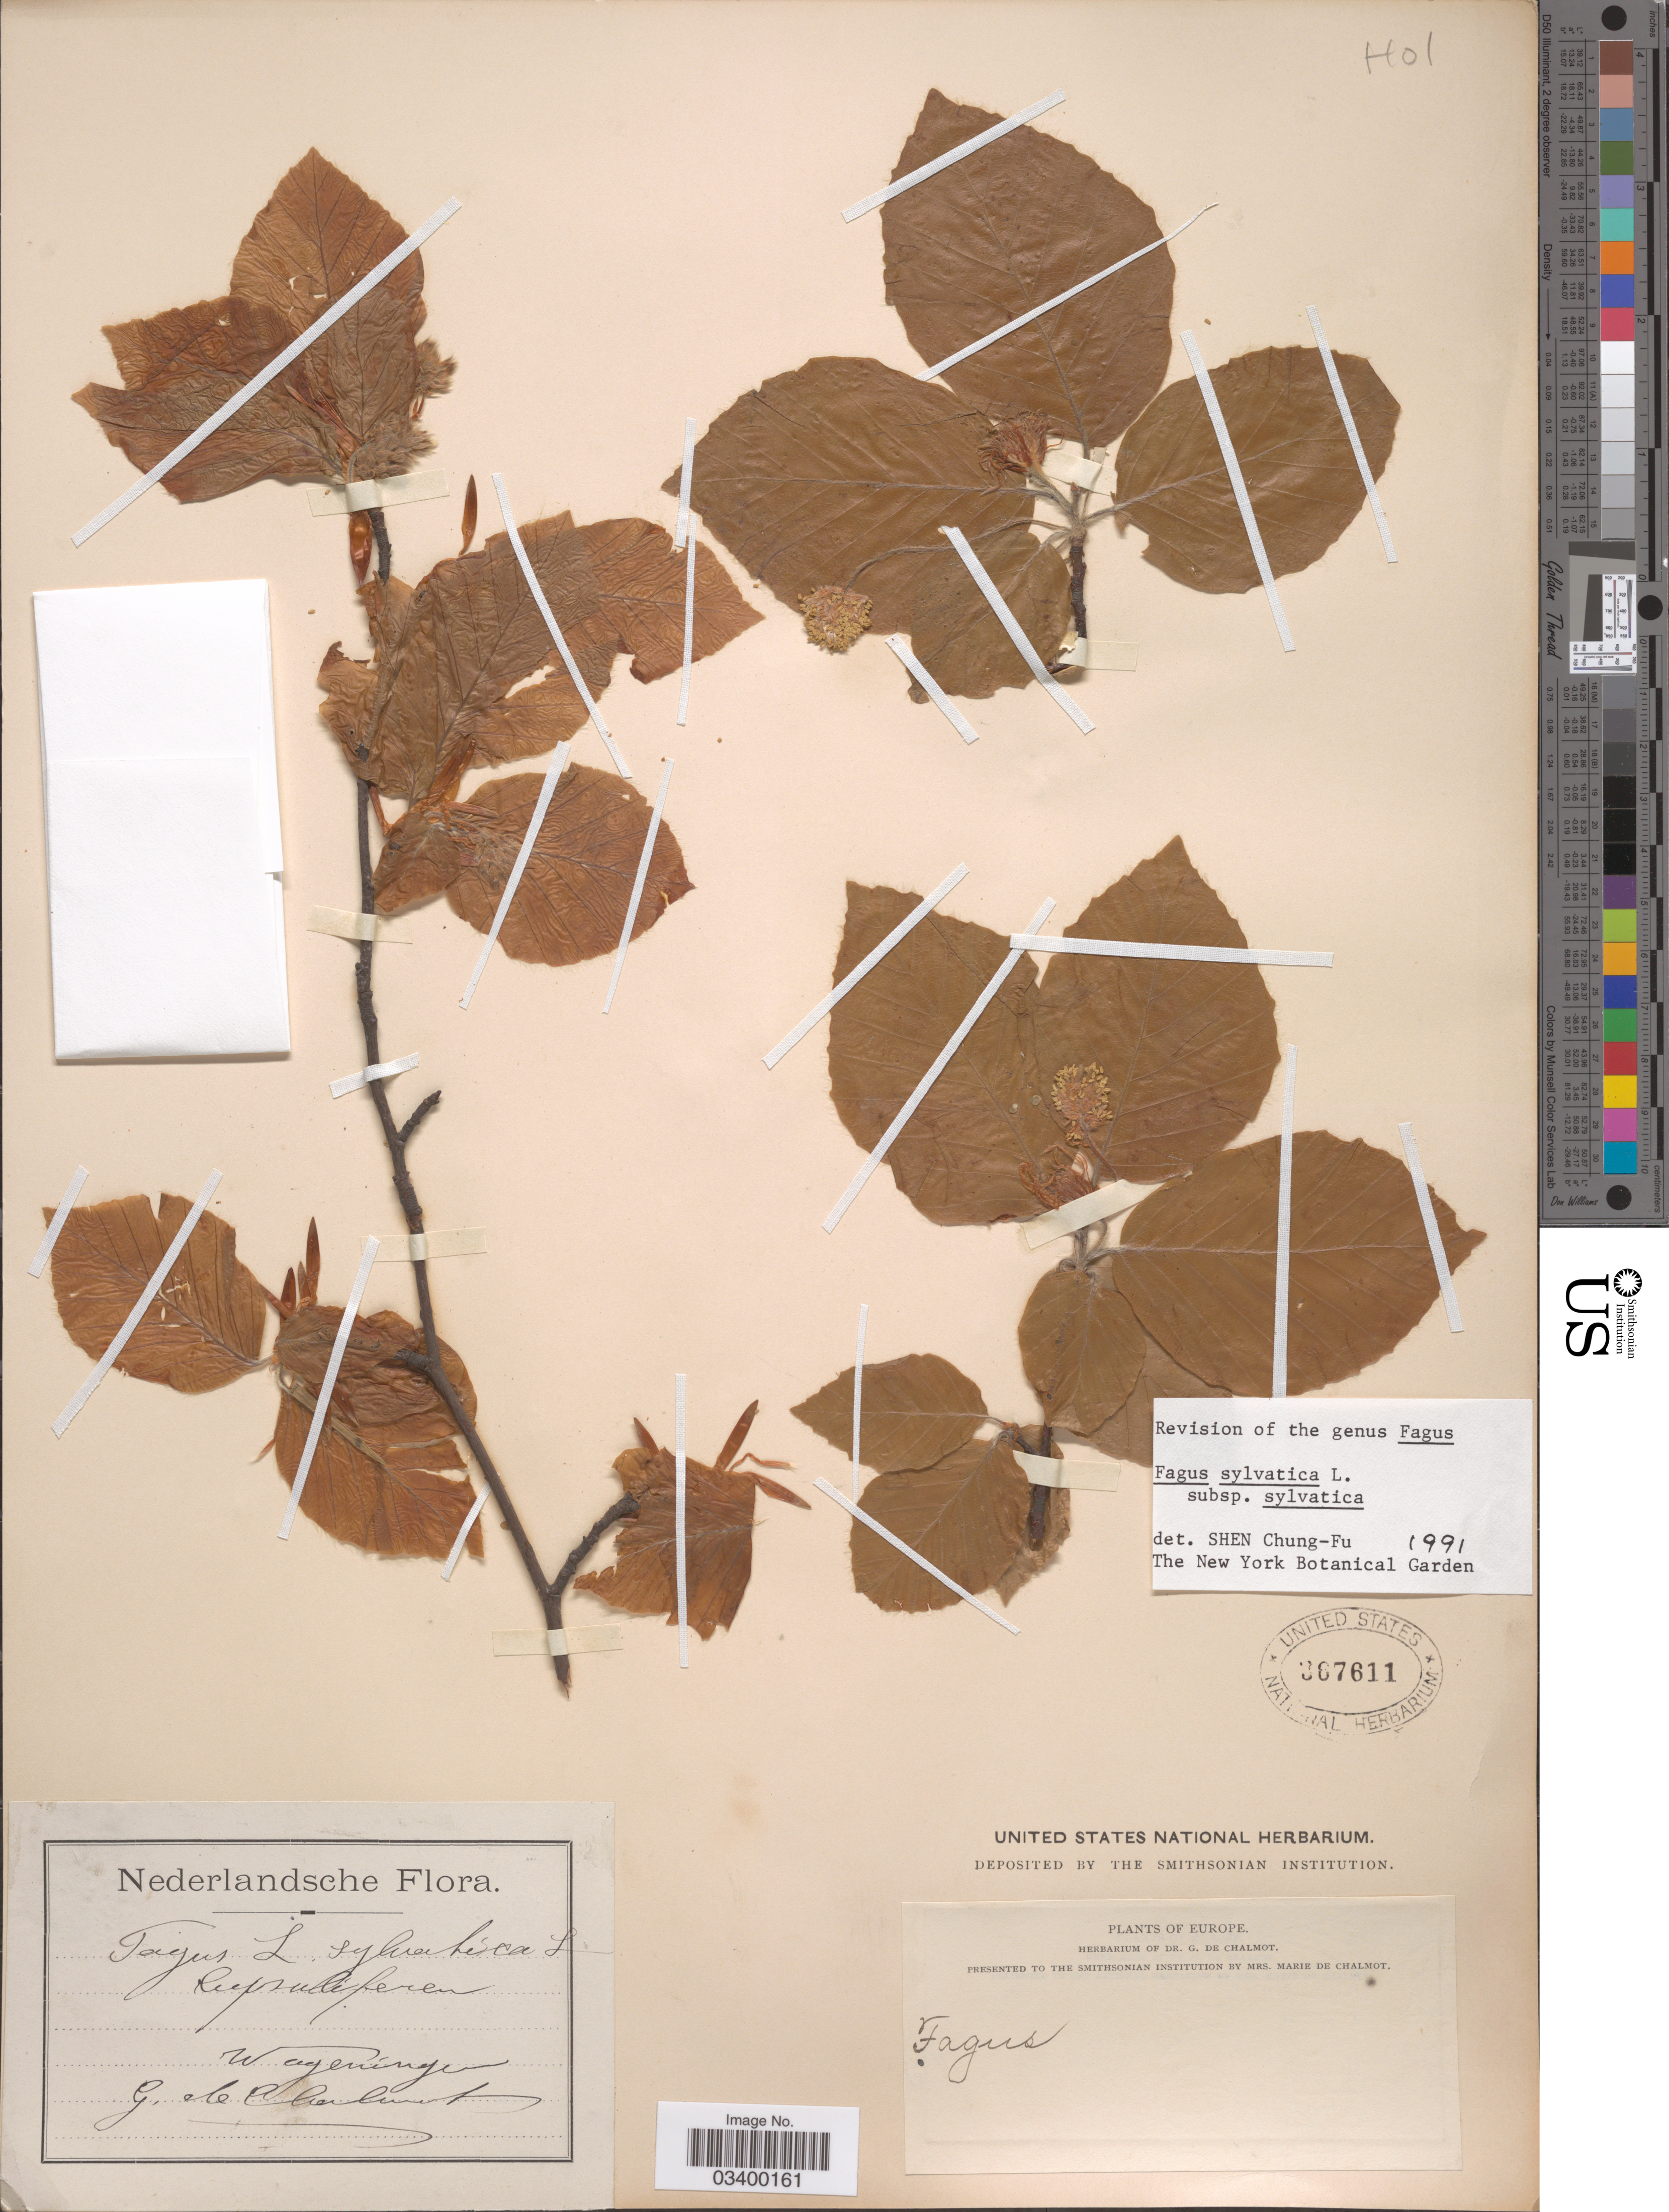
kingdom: Plantae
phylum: Tracheophyta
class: Magnoliopsida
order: Fagales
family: Fagaceae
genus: Fagus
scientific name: Fagus sylvatica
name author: L.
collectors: G. de Chalmot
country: Netherlands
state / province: Gelderland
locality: Wageningen.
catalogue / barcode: US 367611